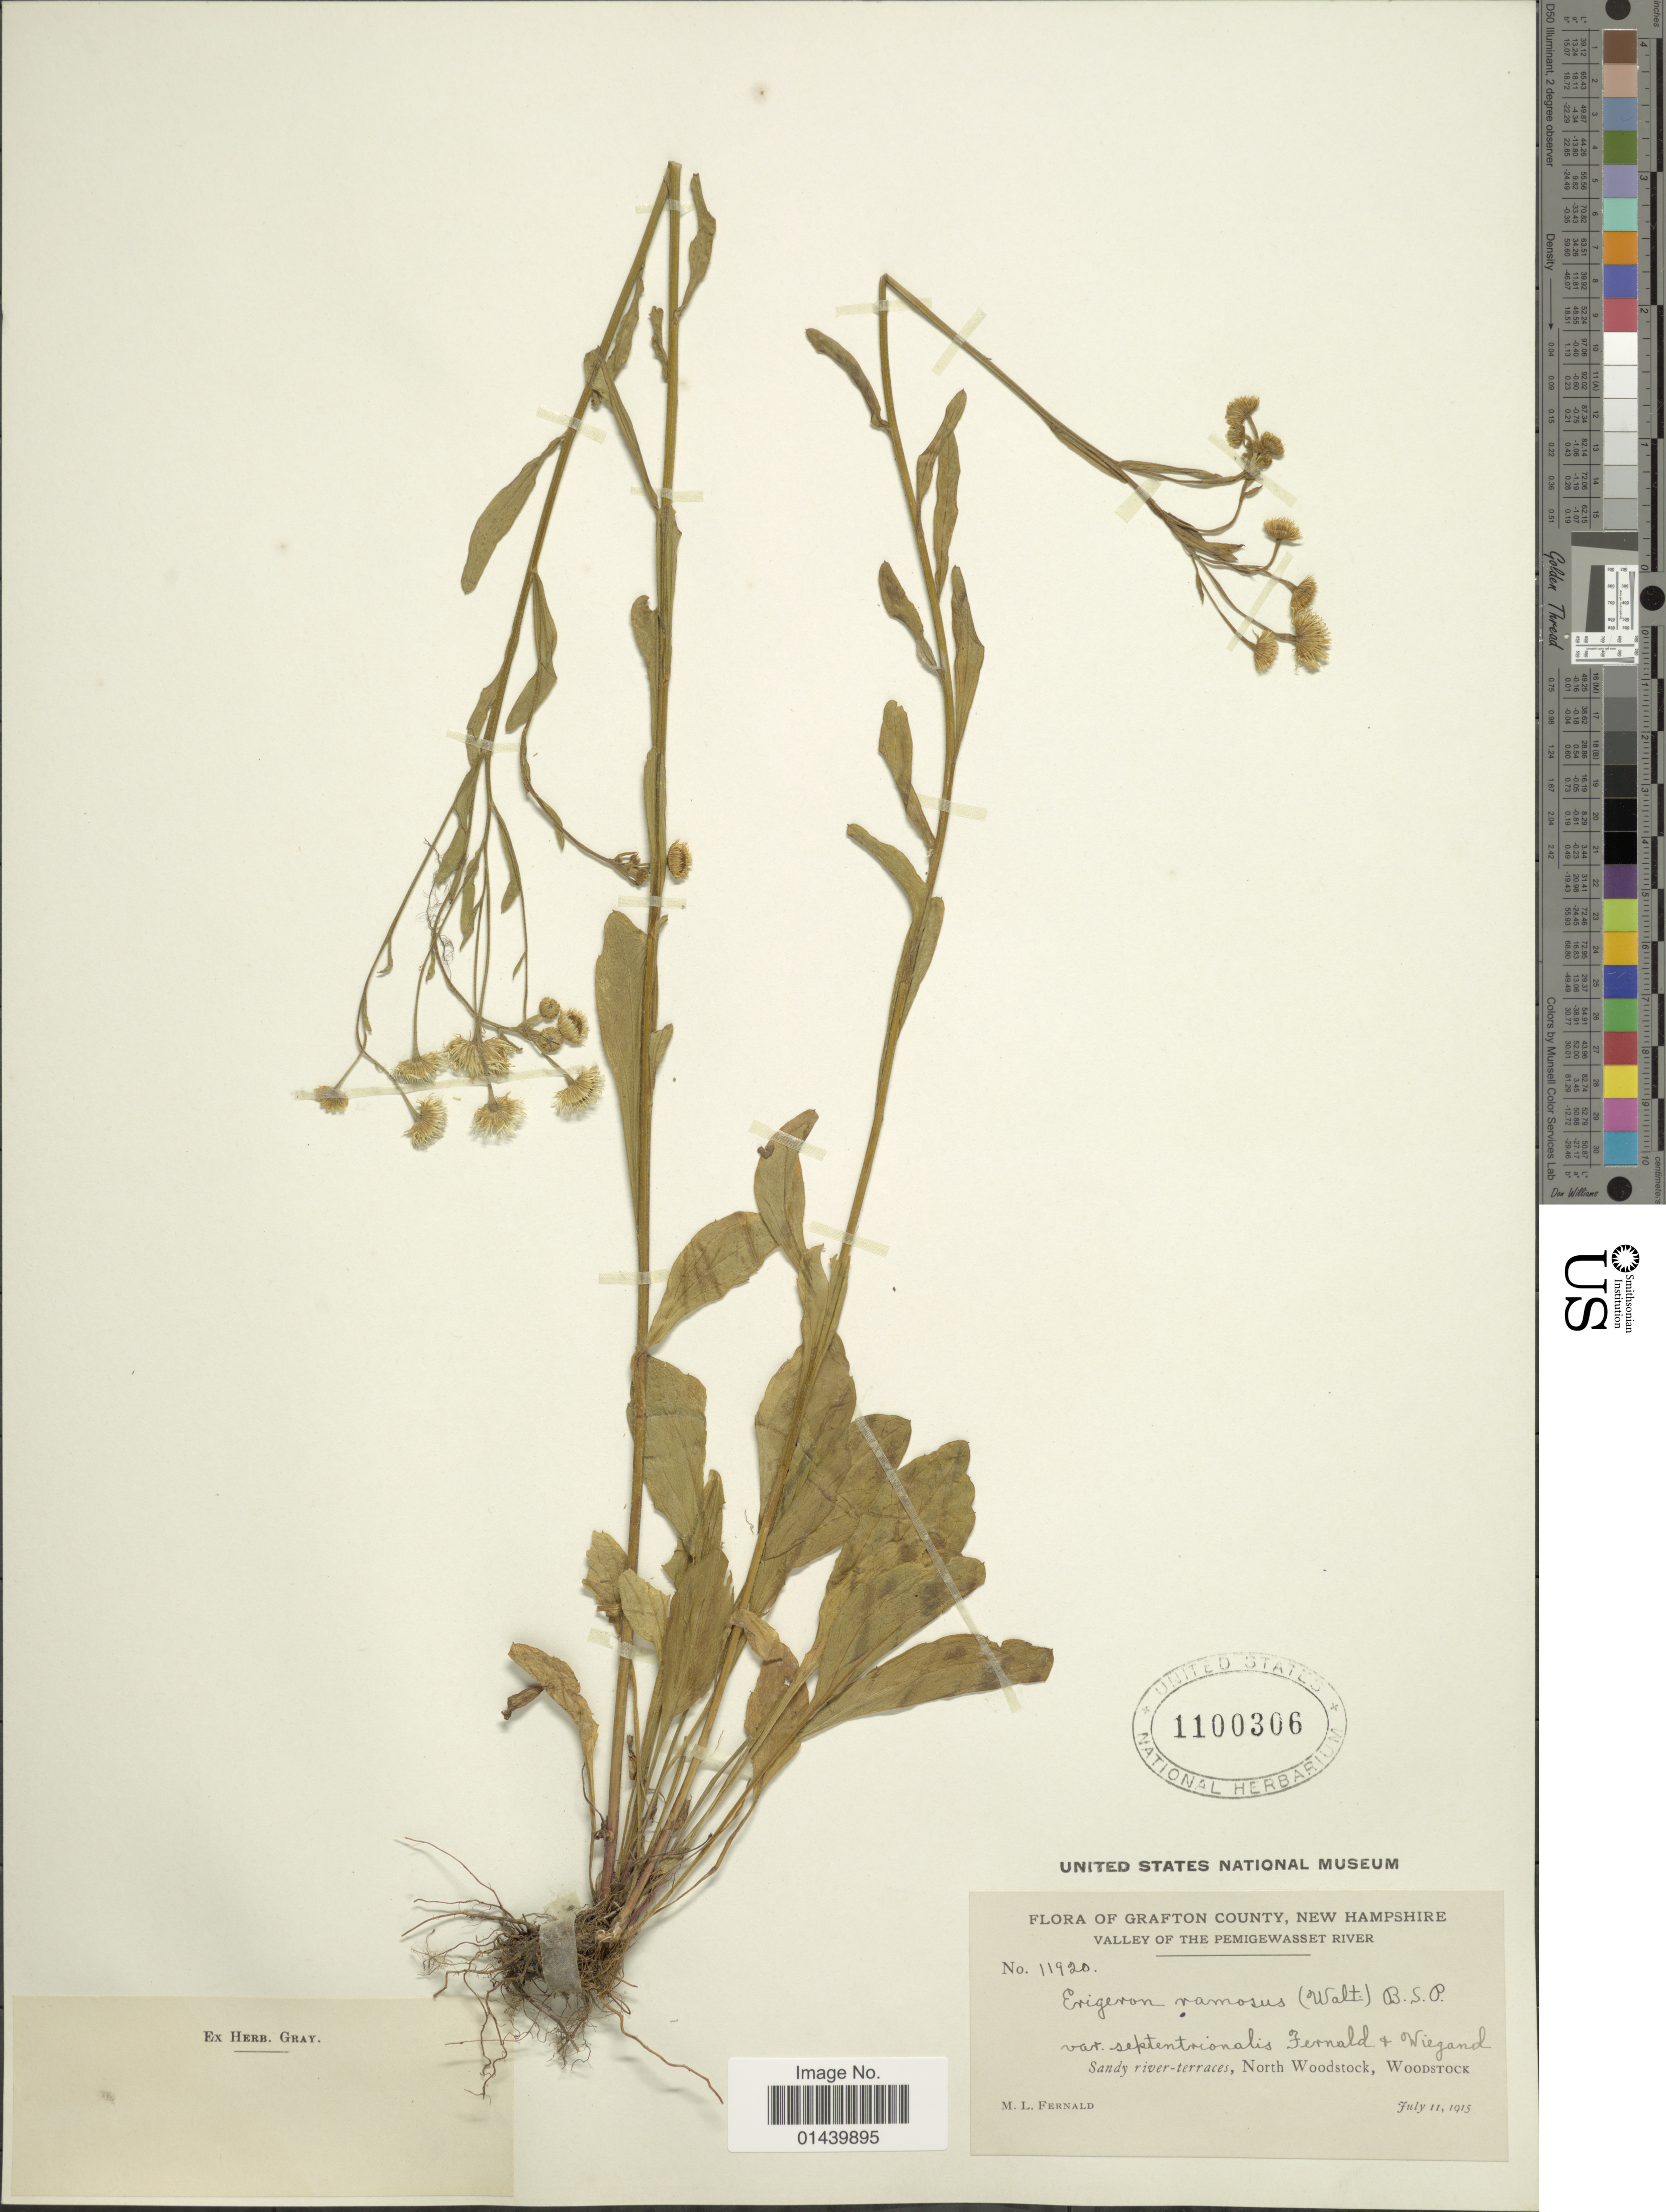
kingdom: Plantae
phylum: Tracheophyta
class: Magnoliopsida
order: Asterales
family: Asteraceae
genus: Erigeron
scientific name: Erigeron strigosus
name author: Muhl. ex Willd.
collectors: M. L. Fernald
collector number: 11920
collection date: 1915-07-11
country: United States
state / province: New Hampshire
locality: Grafton County. Sandy river-terraces, North Woodstock, Woodstock.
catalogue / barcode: US 1100306